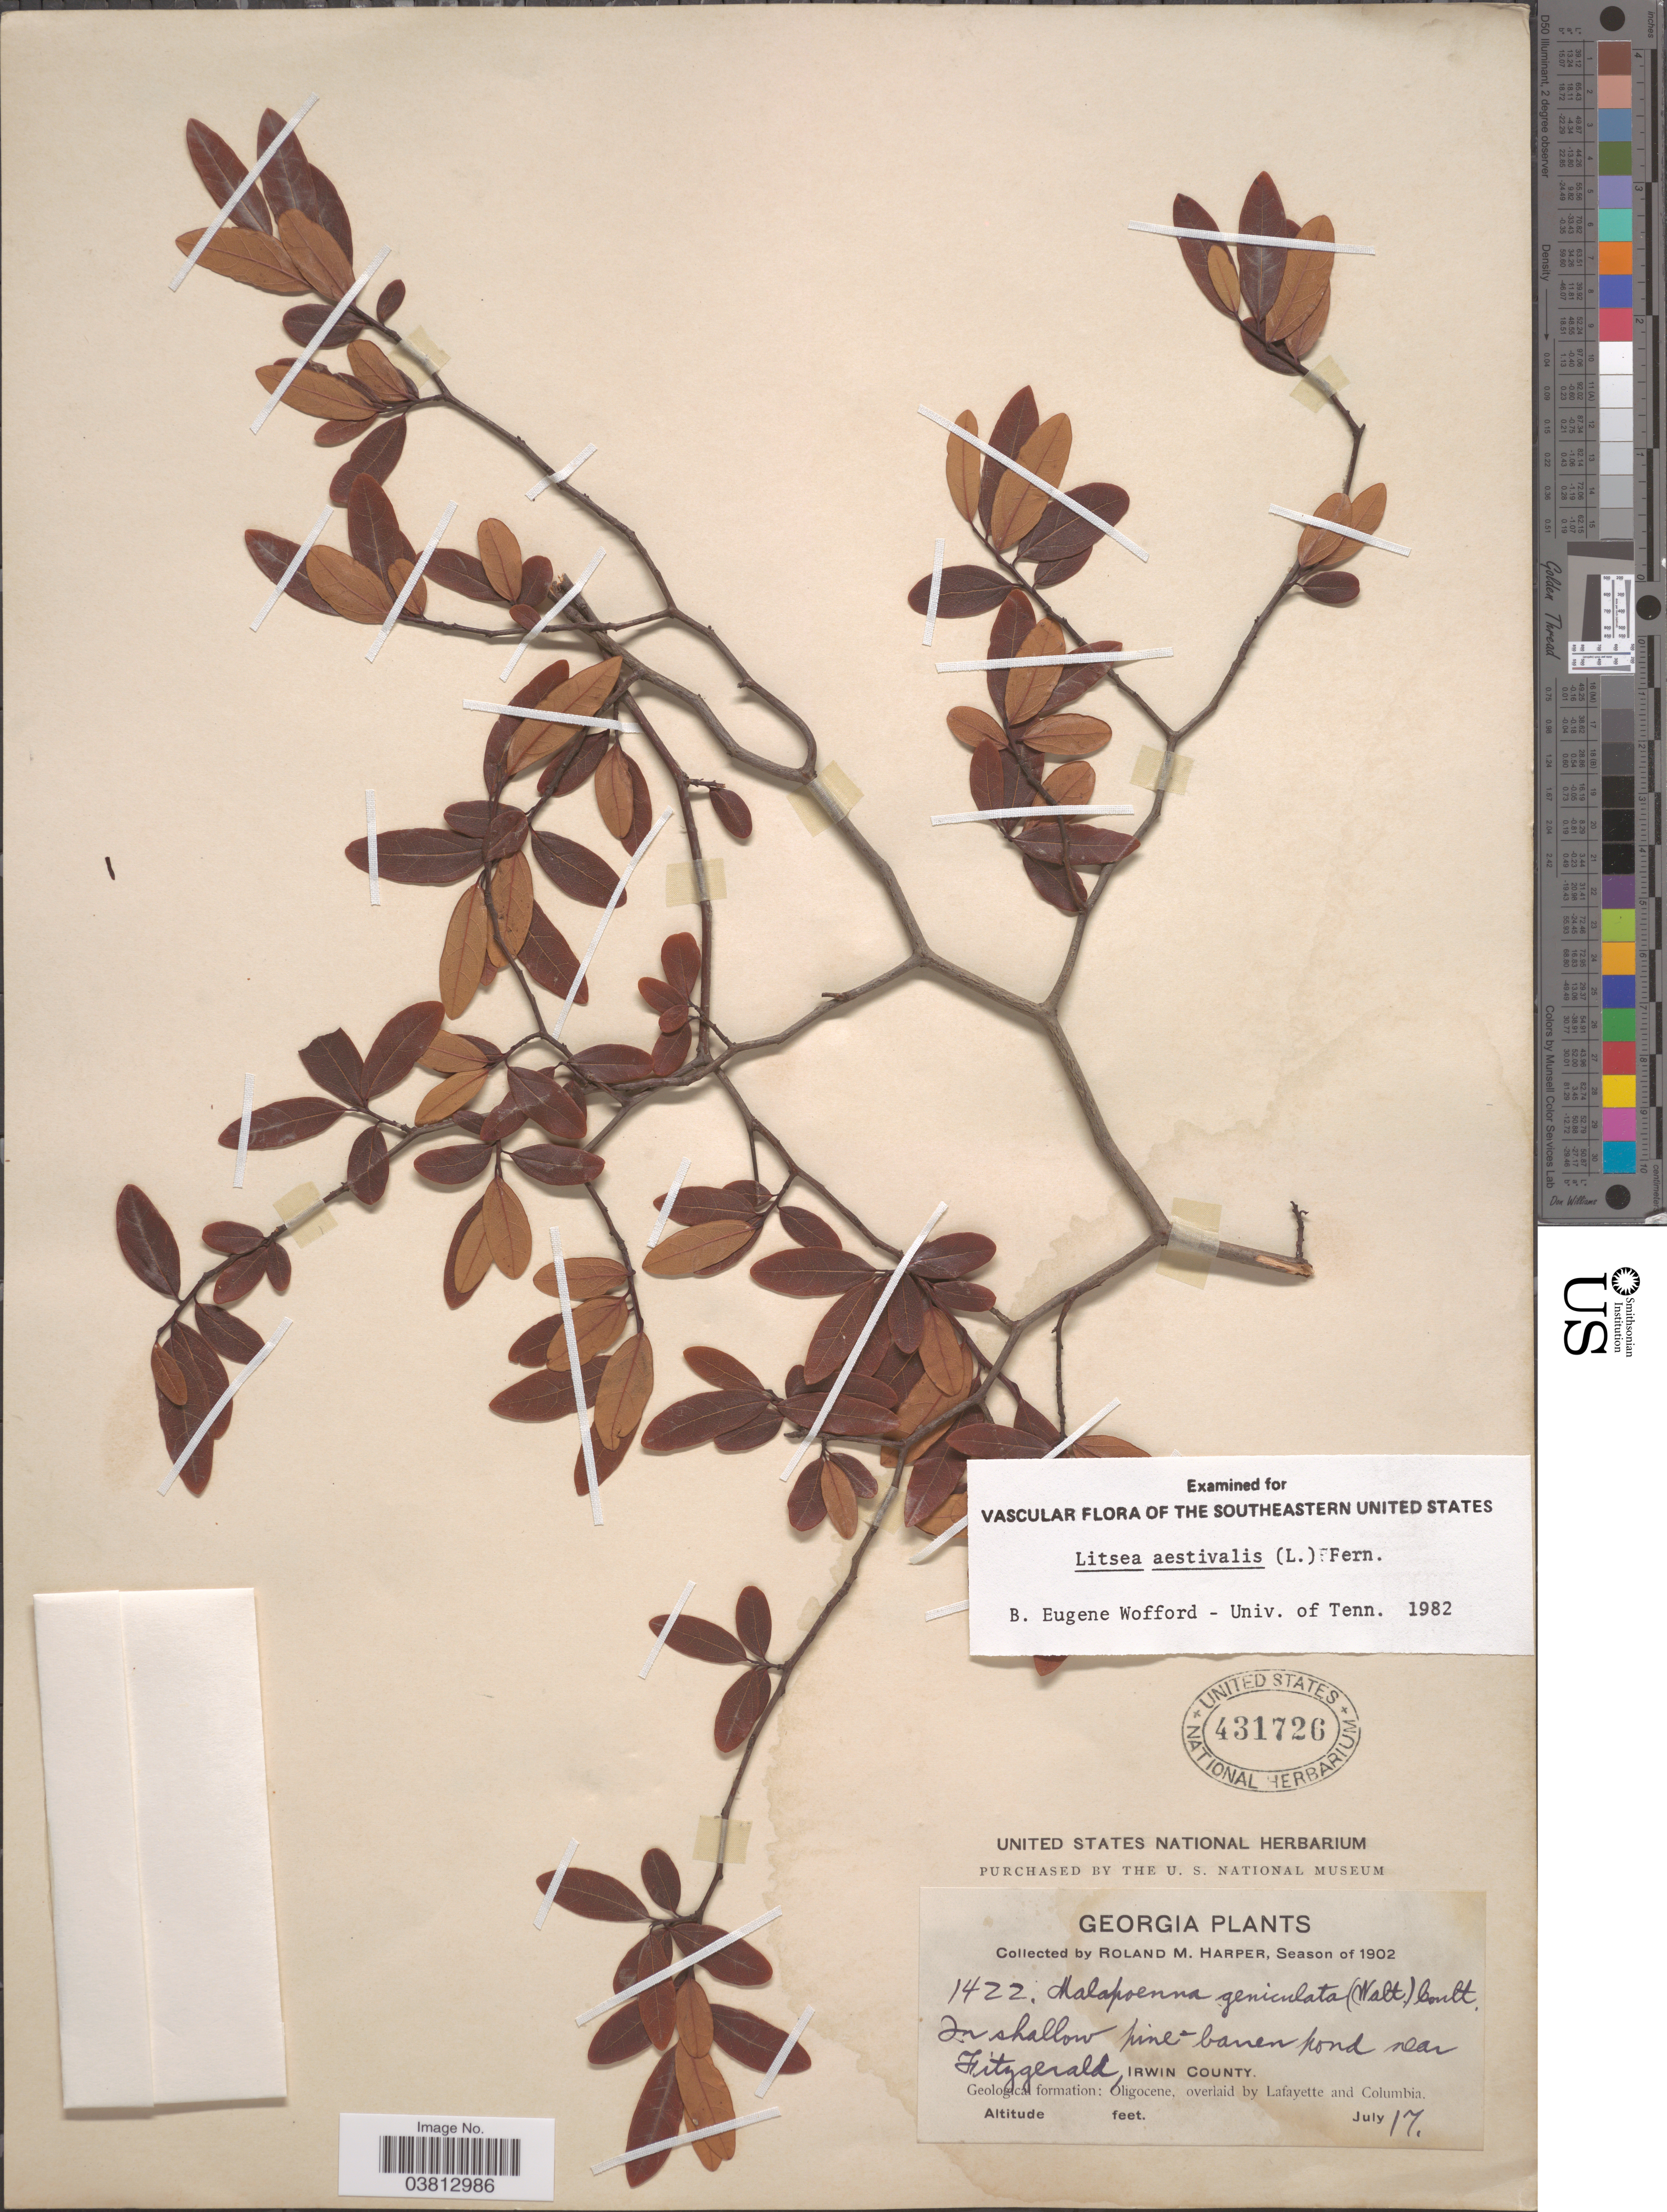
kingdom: Plantae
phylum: Tracheophyta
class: Magnoliopsida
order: Laurales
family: Lauraceae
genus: Litsea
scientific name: Litsea aestivalis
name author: (L.) Fernald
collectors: R. M. Harper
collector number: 1422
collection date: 1902-07-17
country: United States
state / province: Georgia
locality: In shallow pine-barren pond near Fitzgerald, Irwin County. Geological formation: Oligocene, overlaid by Lafayette and Columbia.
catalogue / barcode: US 431726